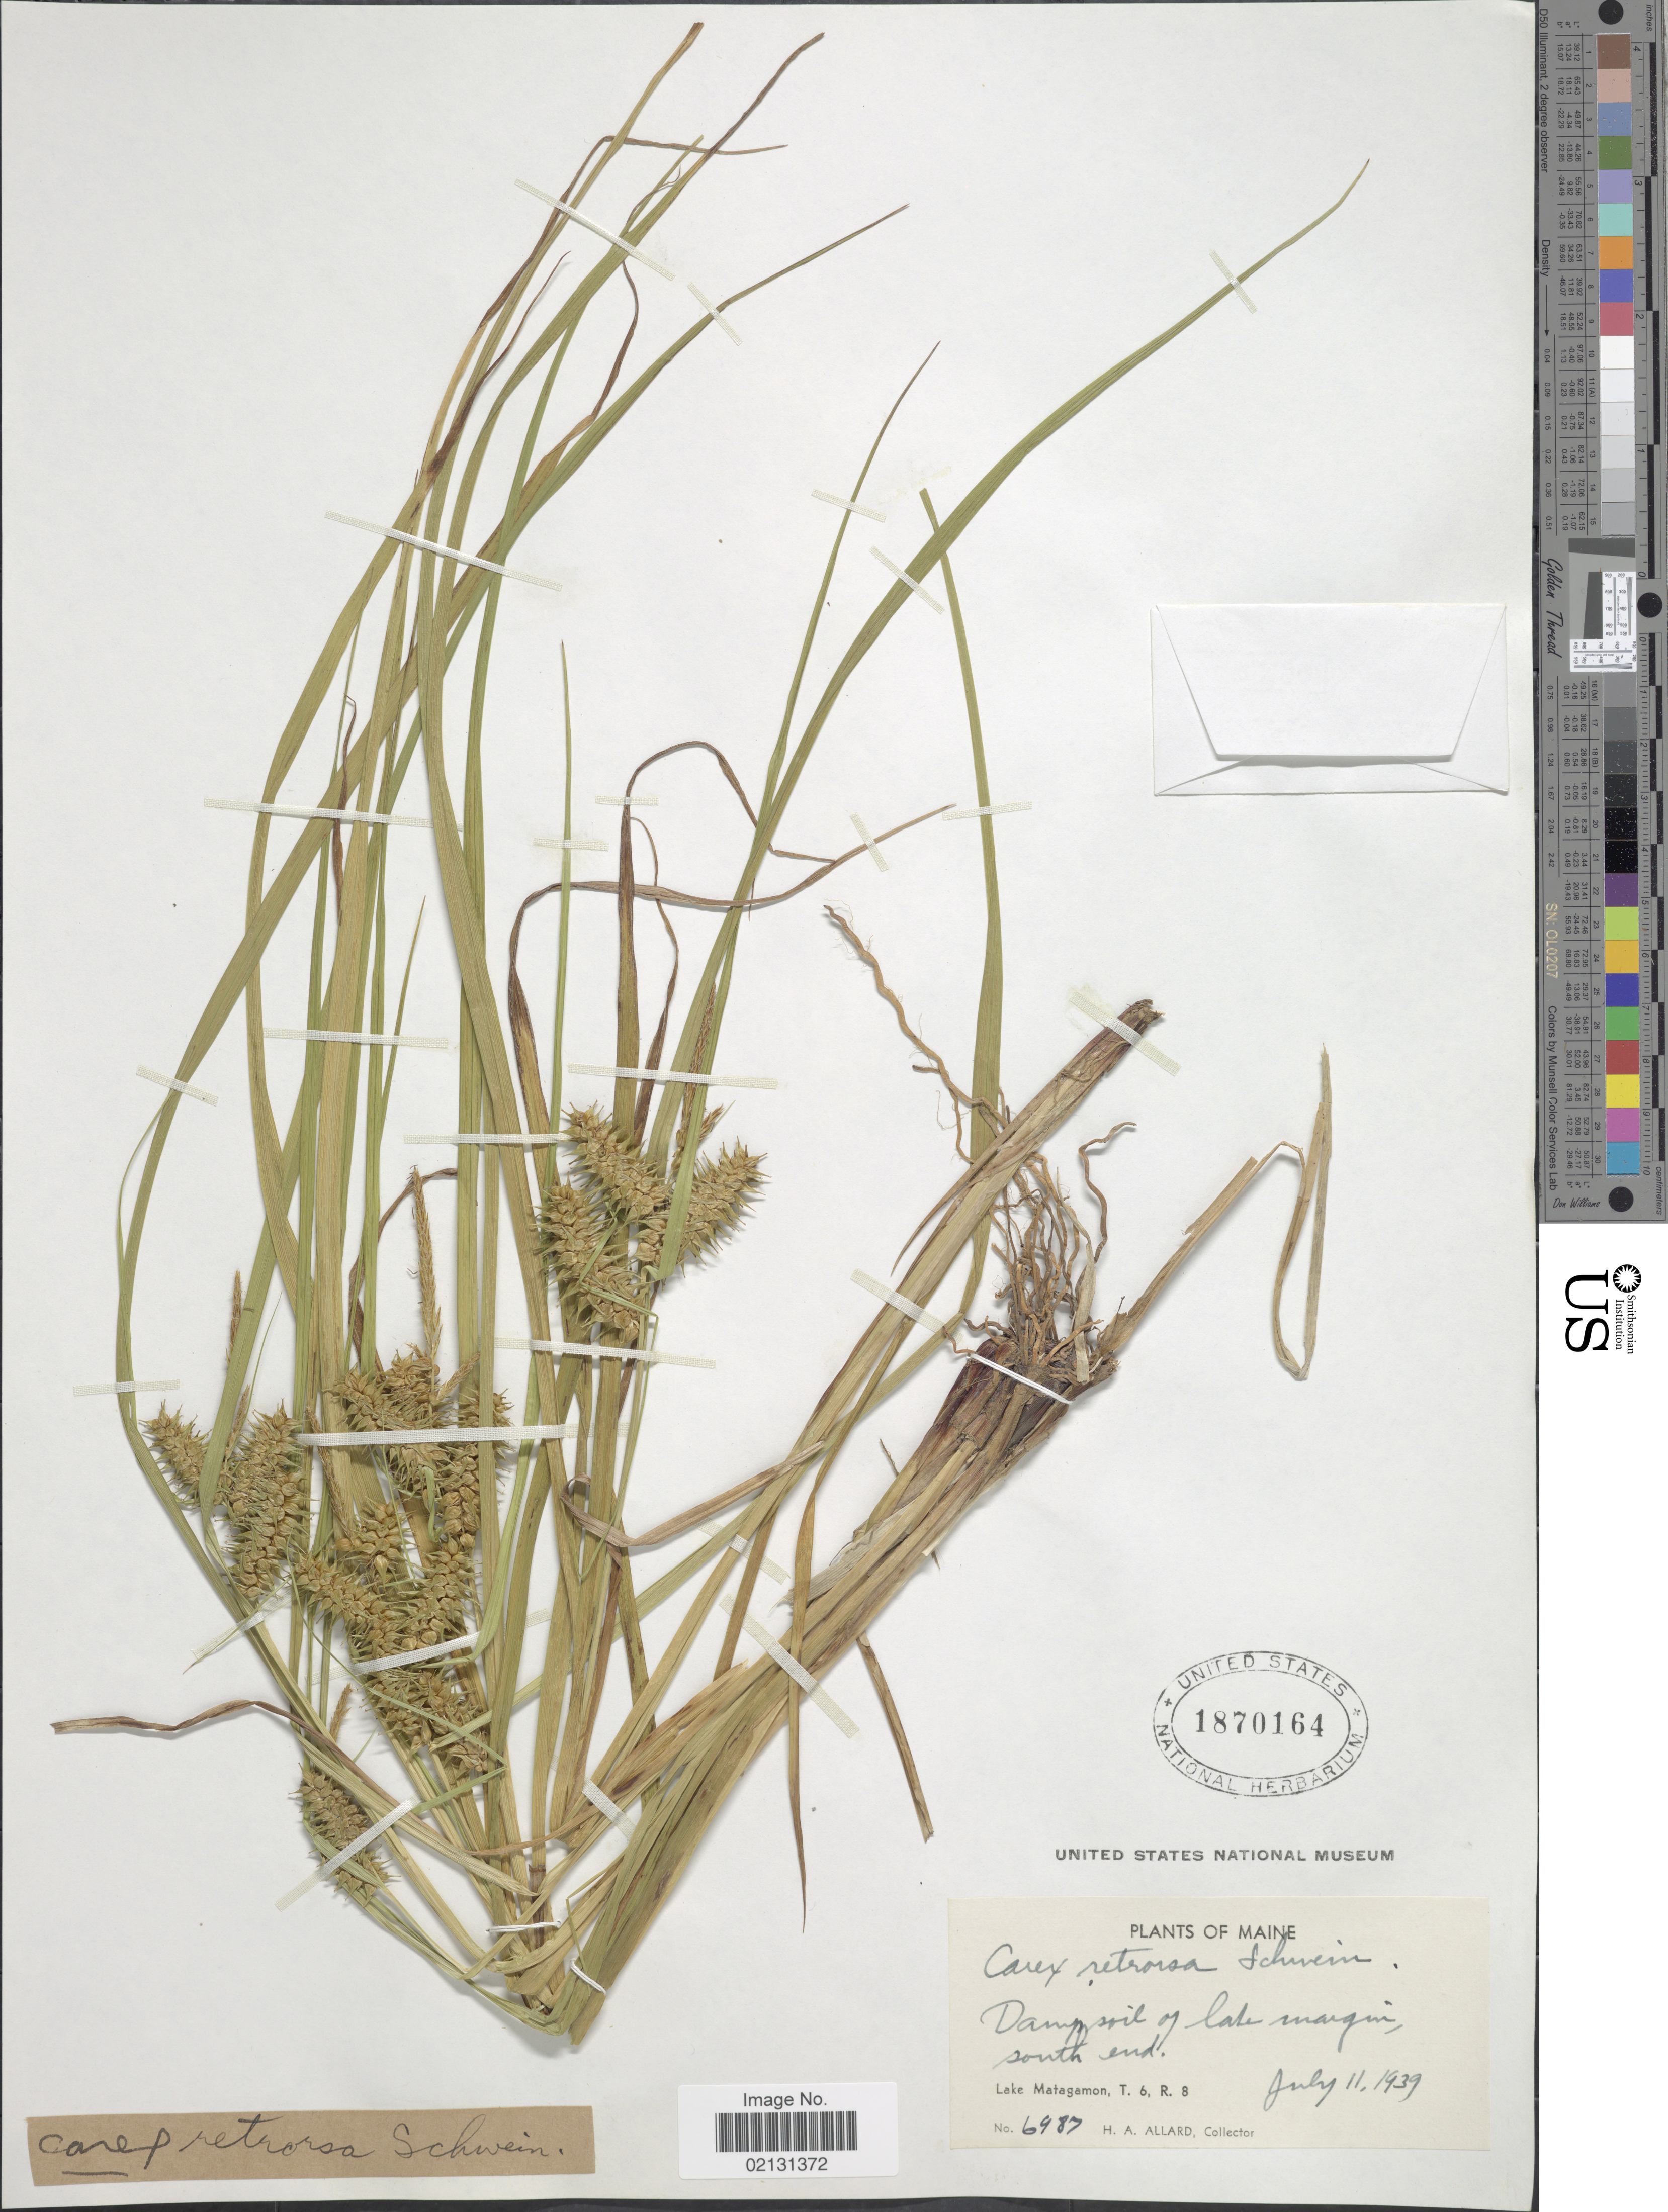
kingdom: Plantae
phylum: Tracheophyta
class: Liliopsida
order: Poales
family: Cyperaceae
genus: Carex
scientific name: Carex retrorsa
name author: Schwein.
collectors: H. A. Allard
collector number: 6987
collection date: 1939-07-11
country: United States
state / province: Maine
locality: Damp soil of lake margin, south end, Lake Matagamon, T. 6, R. 8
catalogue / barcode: US 1870164